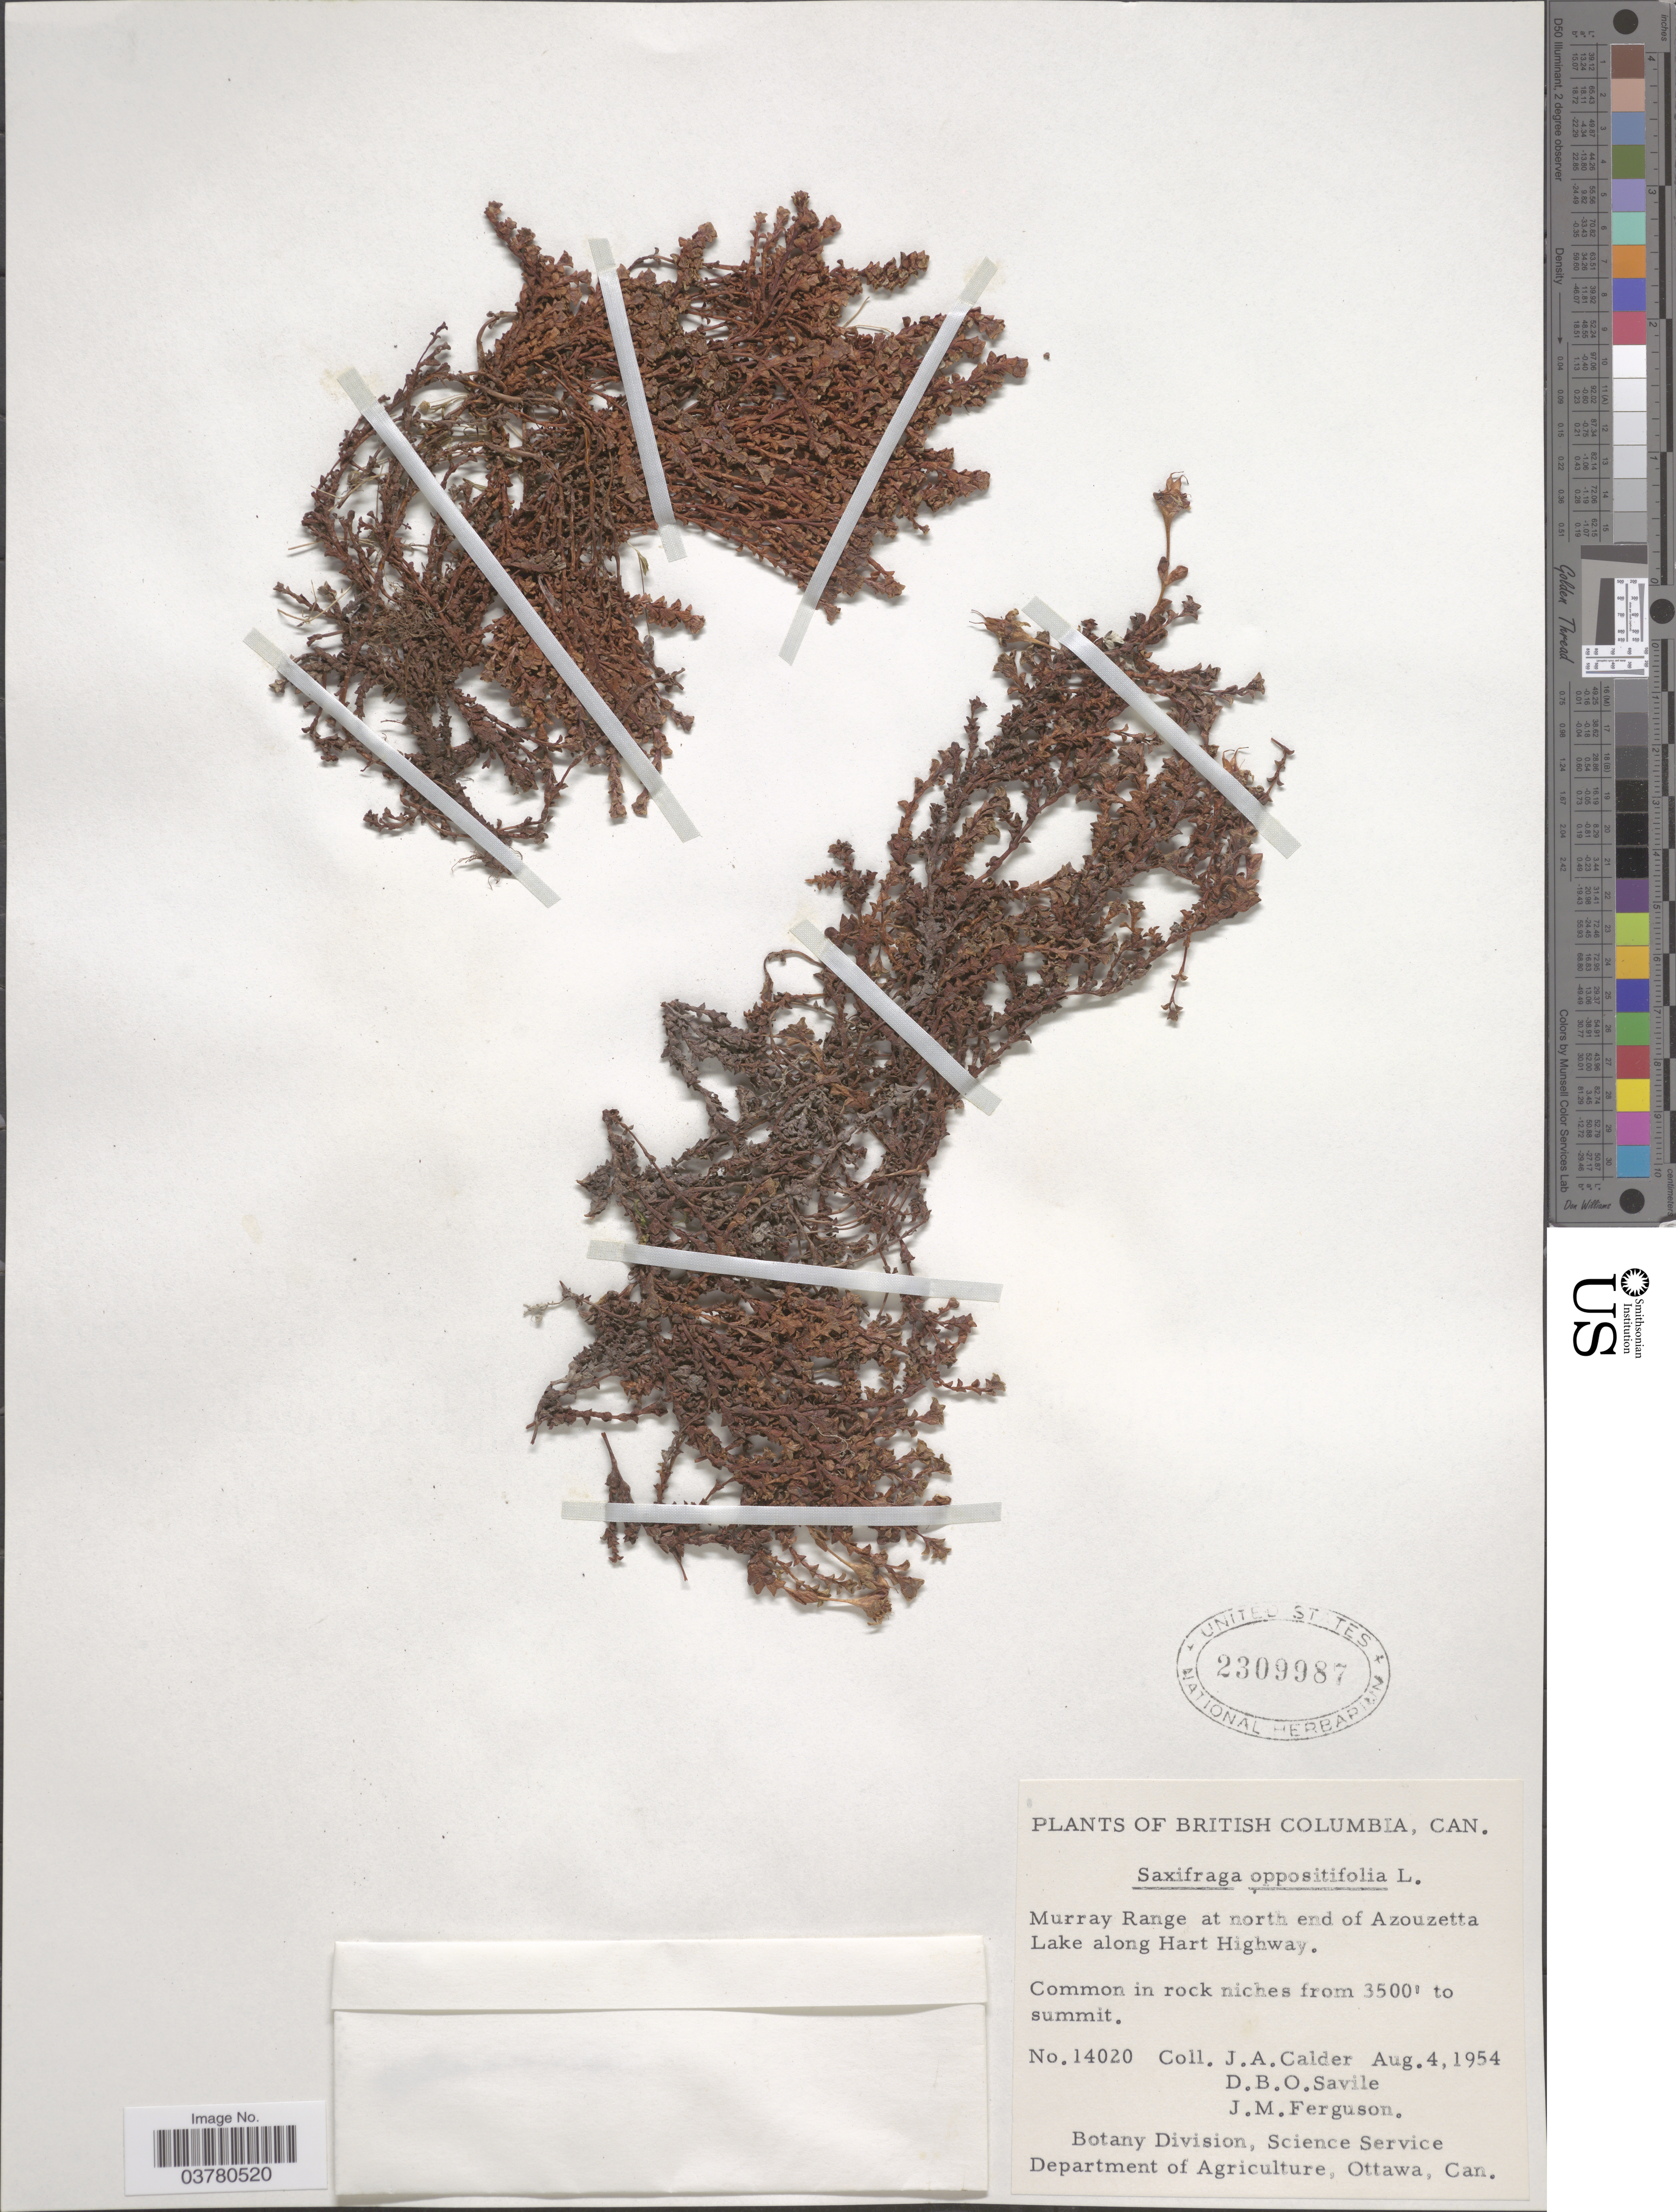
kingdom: Plantae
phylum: Tracheophyta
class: Magnoliopsida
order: Saxifragales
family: Saxifragaceae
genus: Saxifraga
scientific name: Saxifraga oppositifolia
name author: L.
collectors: J. A. Calder, D. Savile & J. M. Ferguson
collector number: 14020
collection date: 1954-08-04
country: Canada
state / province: British Columbia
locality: Murray Range at north end of Azouzetta Lake along Hart Highway.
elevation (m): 1067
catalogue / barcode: US 2309987